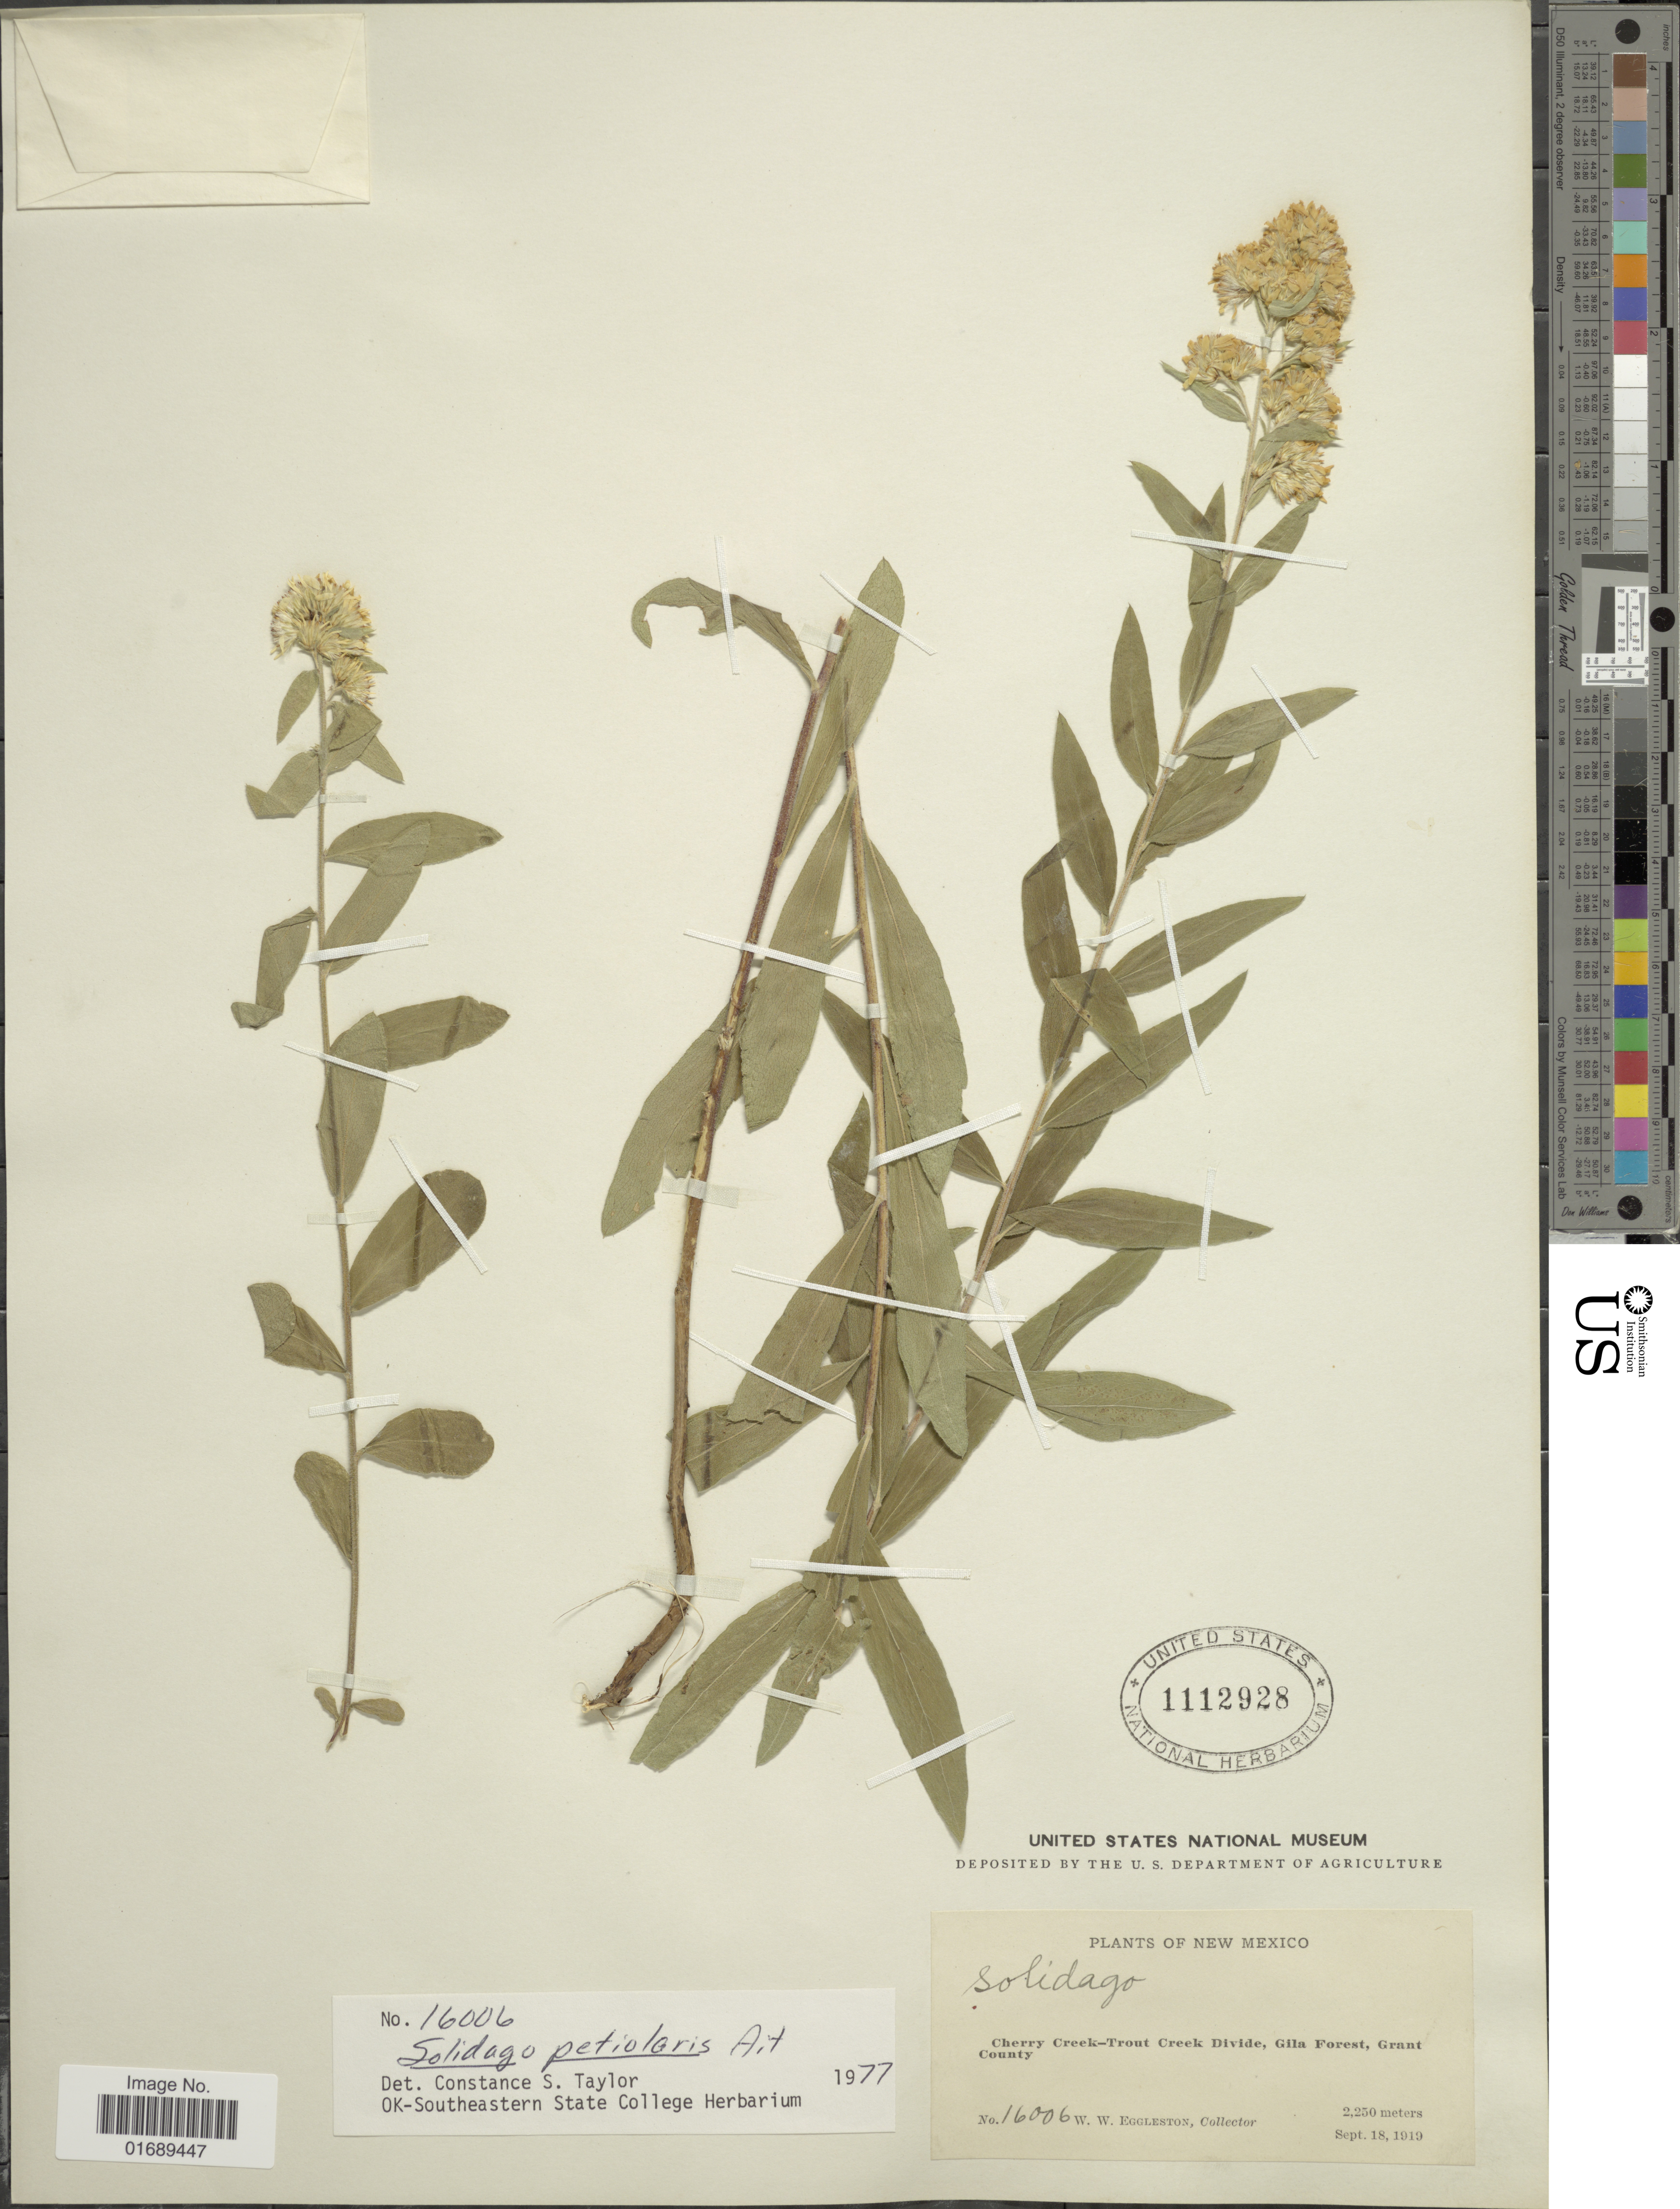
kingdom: Plantae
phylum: Tracheophyta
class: Magnoliopsida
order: Asterales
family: Asteraceae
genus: Solidago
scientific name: Solidago petiolaris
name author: Aiton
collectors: W. W. Eggleston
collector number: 16006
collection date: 1919-09-18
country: United States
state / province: New Mexico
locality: Cherry Creek-Trout Creek Divide, Gila Forest, Grant County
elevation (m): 2250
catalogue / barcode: US 1112928